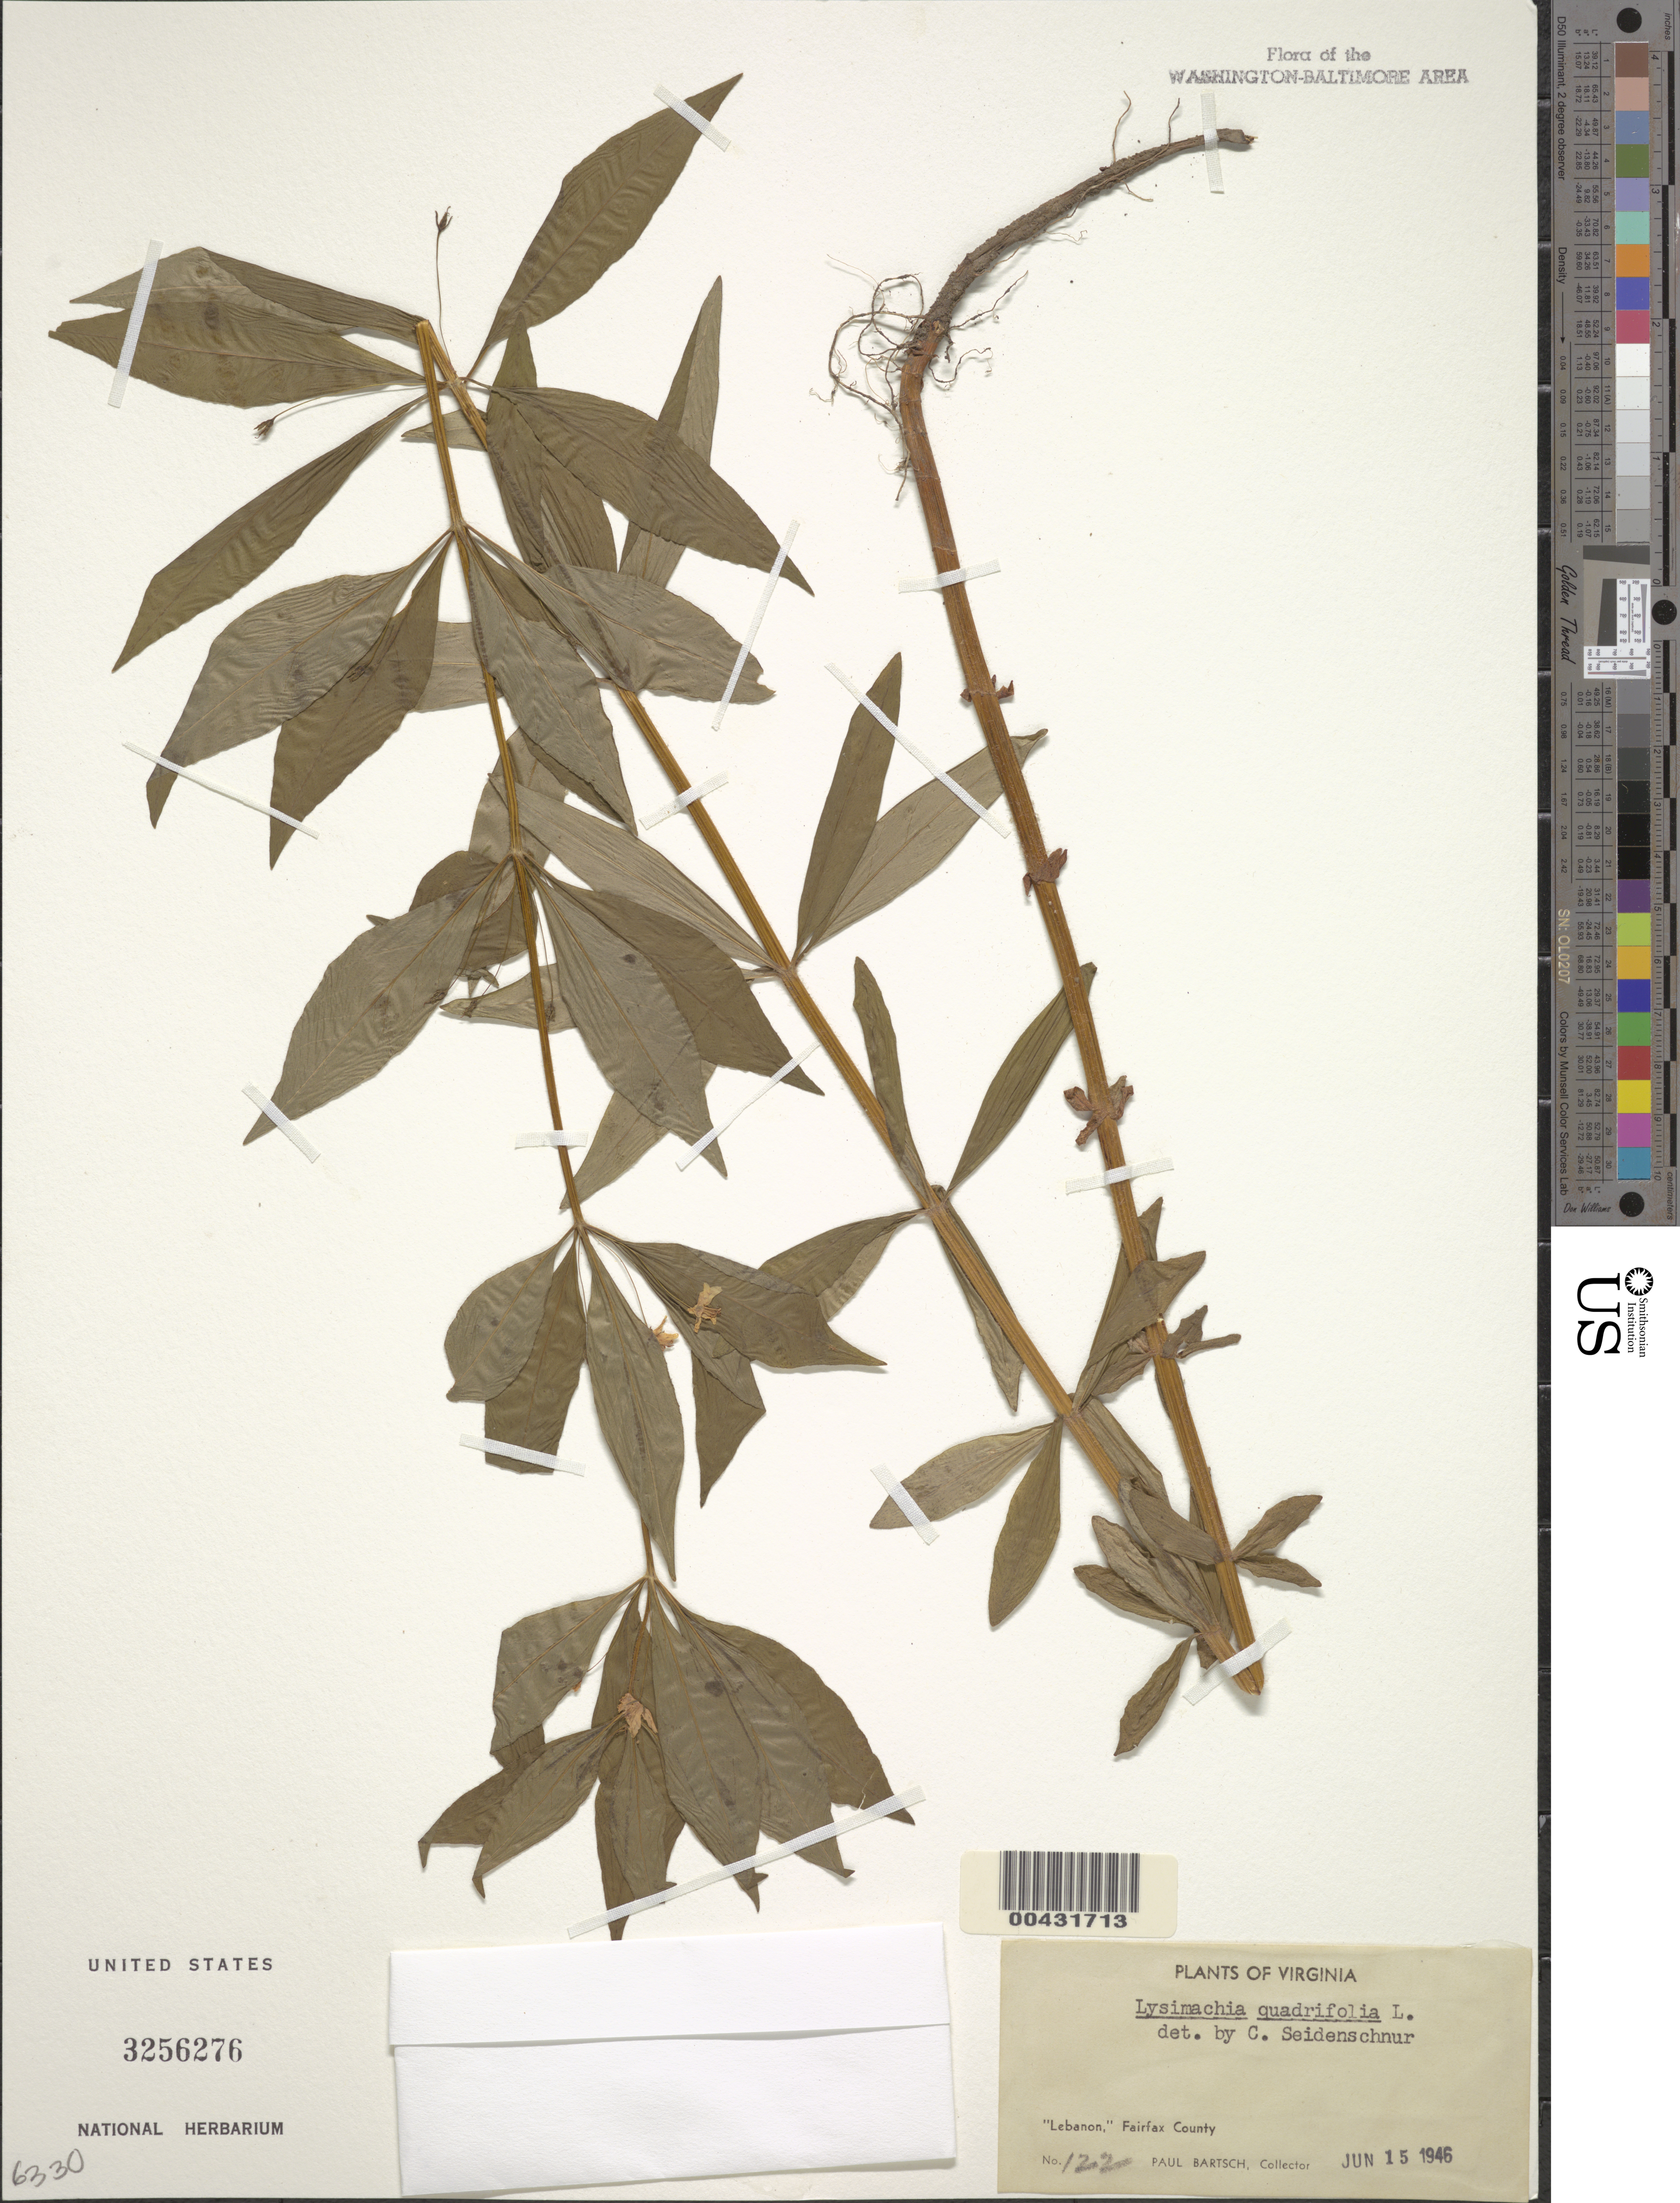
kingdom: Plantae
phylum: Tracheophyta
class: Magnoliopsida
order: Ericales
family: Primulaceae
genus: Lysimachia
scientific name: Lysimachia quadrifolia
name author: L.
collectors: P. Bartsch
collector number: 122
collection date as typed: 15 Jun 1946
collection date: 1946-06-15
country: United States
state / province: Virginia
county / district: Fairfax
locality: Lebanon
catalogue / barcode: US 3256276